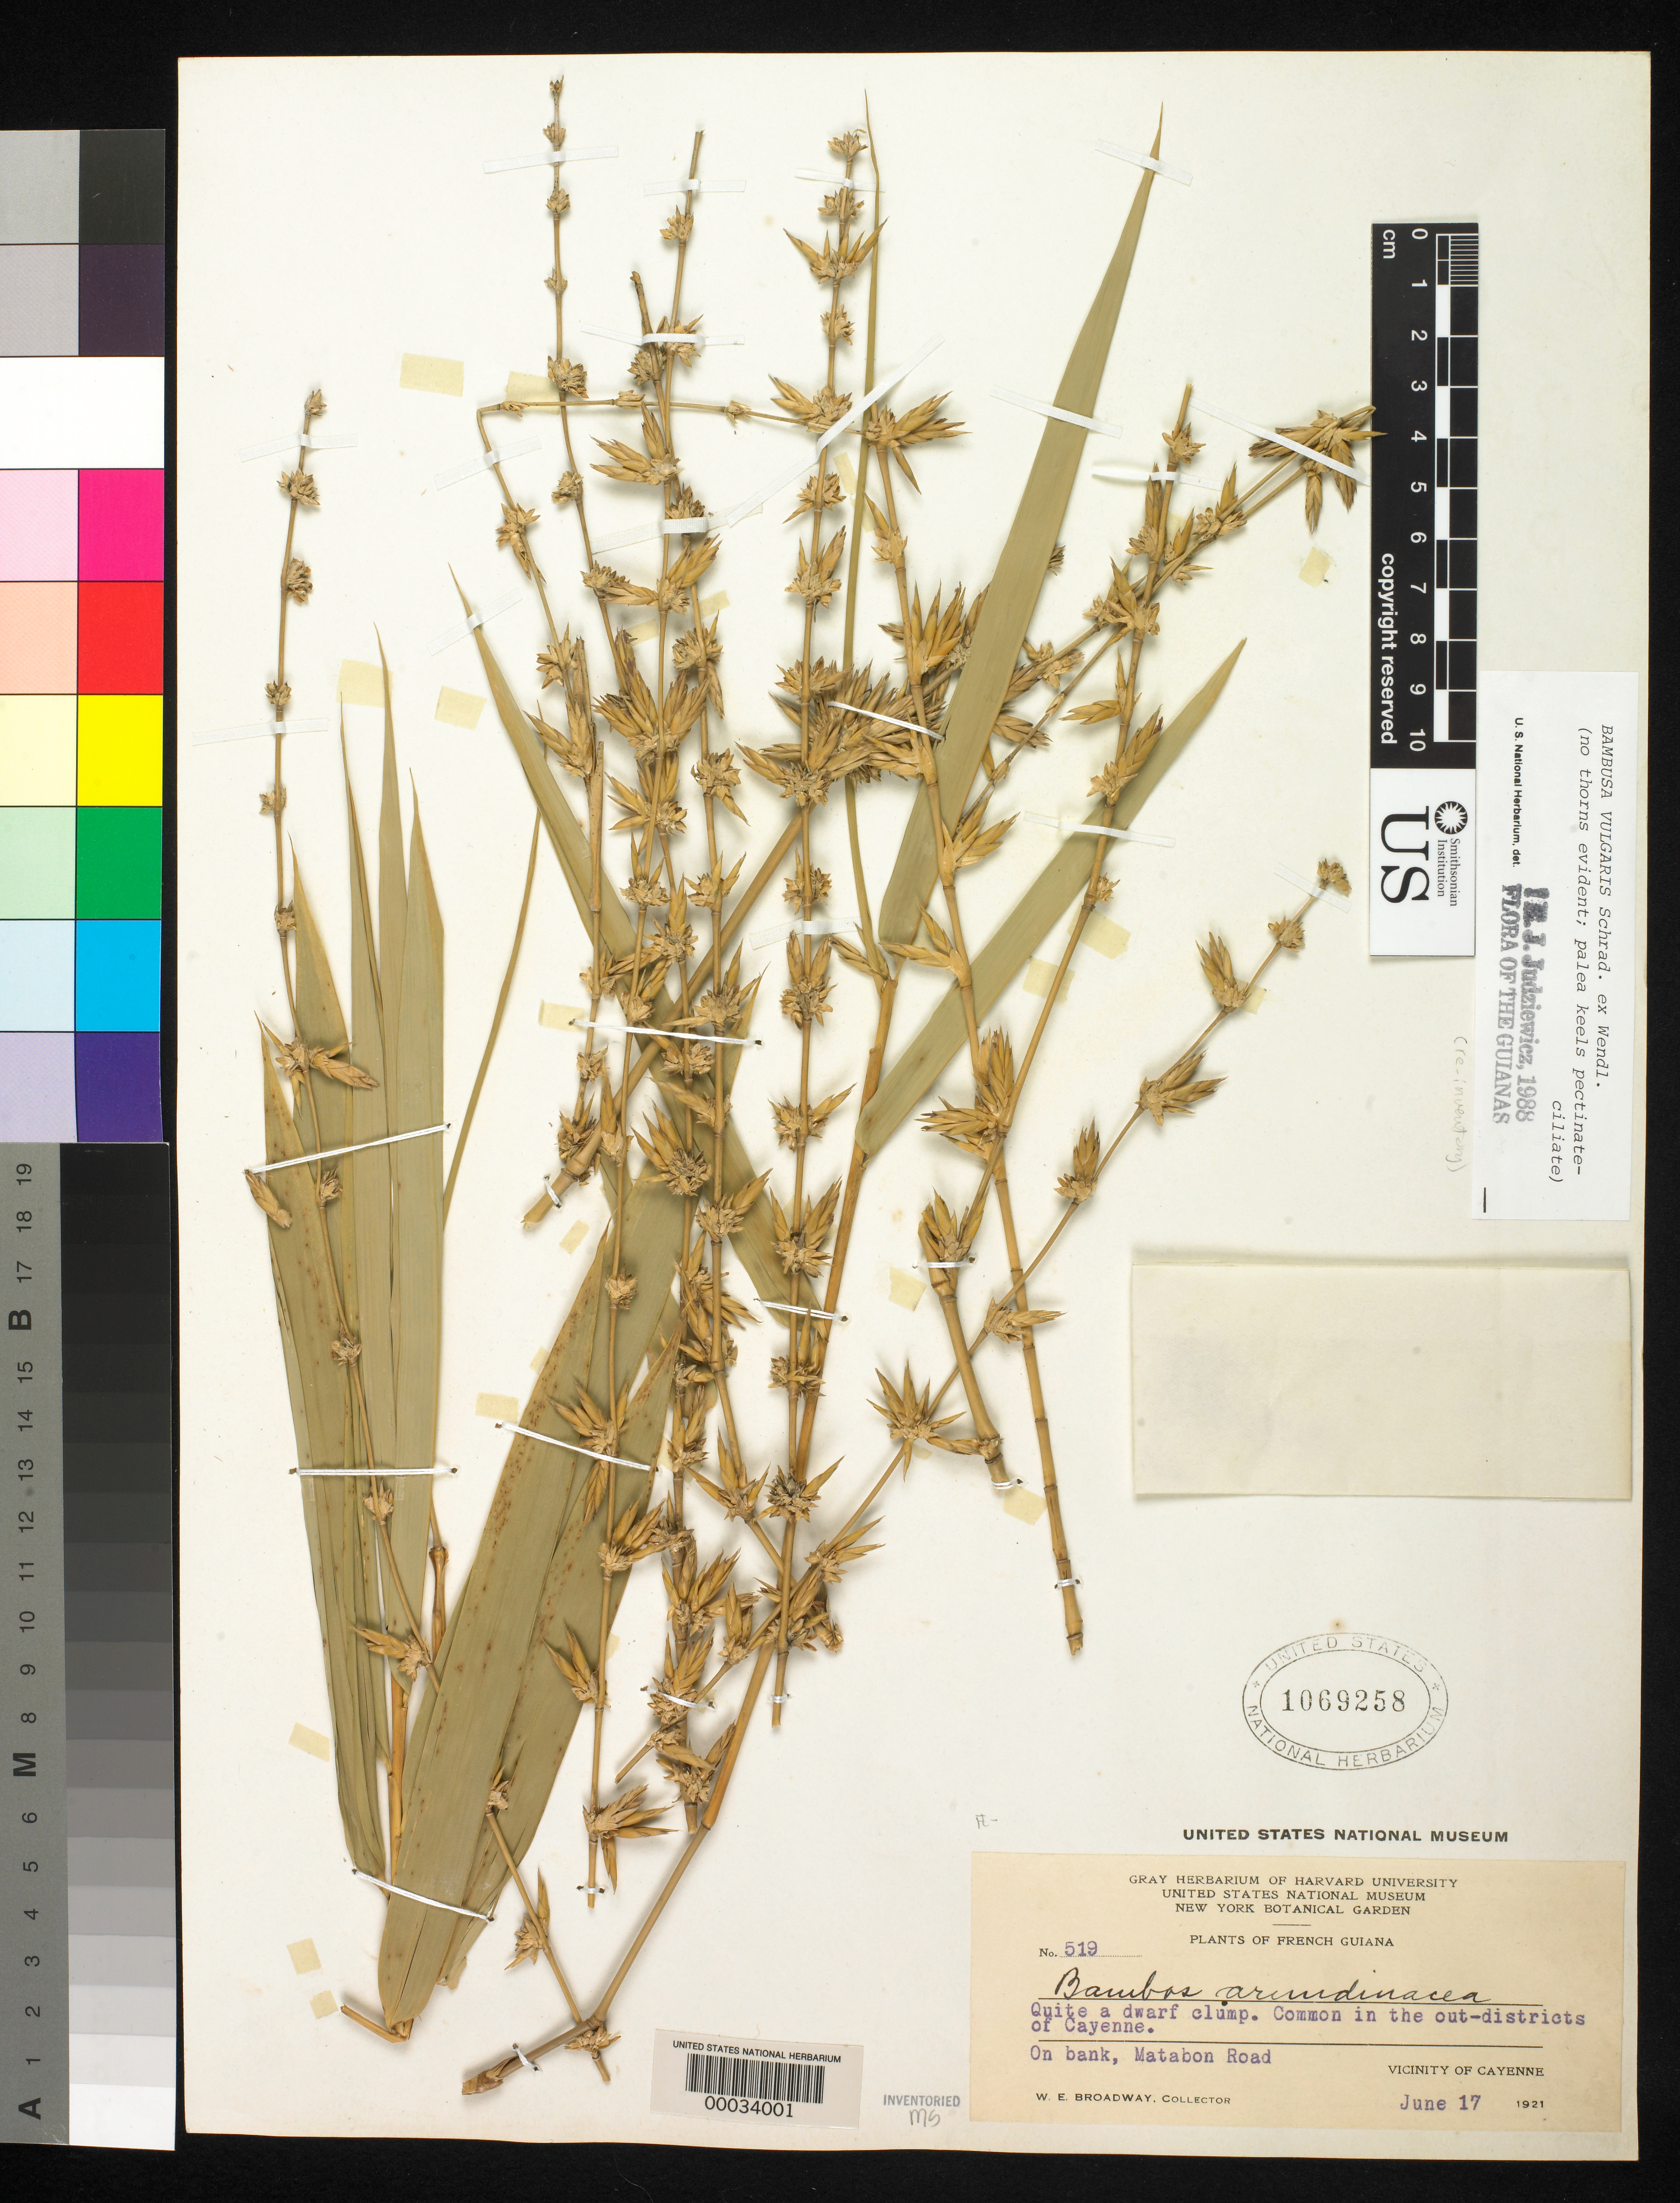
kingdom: Plantae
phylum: Tracheophyta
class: Liliopsida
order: Poales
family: Poaceae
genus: Bambusa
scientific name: Bambusa vulgaris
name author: Schrad. ex J.C. Wendl.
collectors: W. E. Broadway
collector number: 519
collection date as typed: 17 Jun 1921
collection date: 1921-06-17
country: French Guiana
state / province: Cayenne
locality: Cayenne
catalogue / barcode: US 1069258